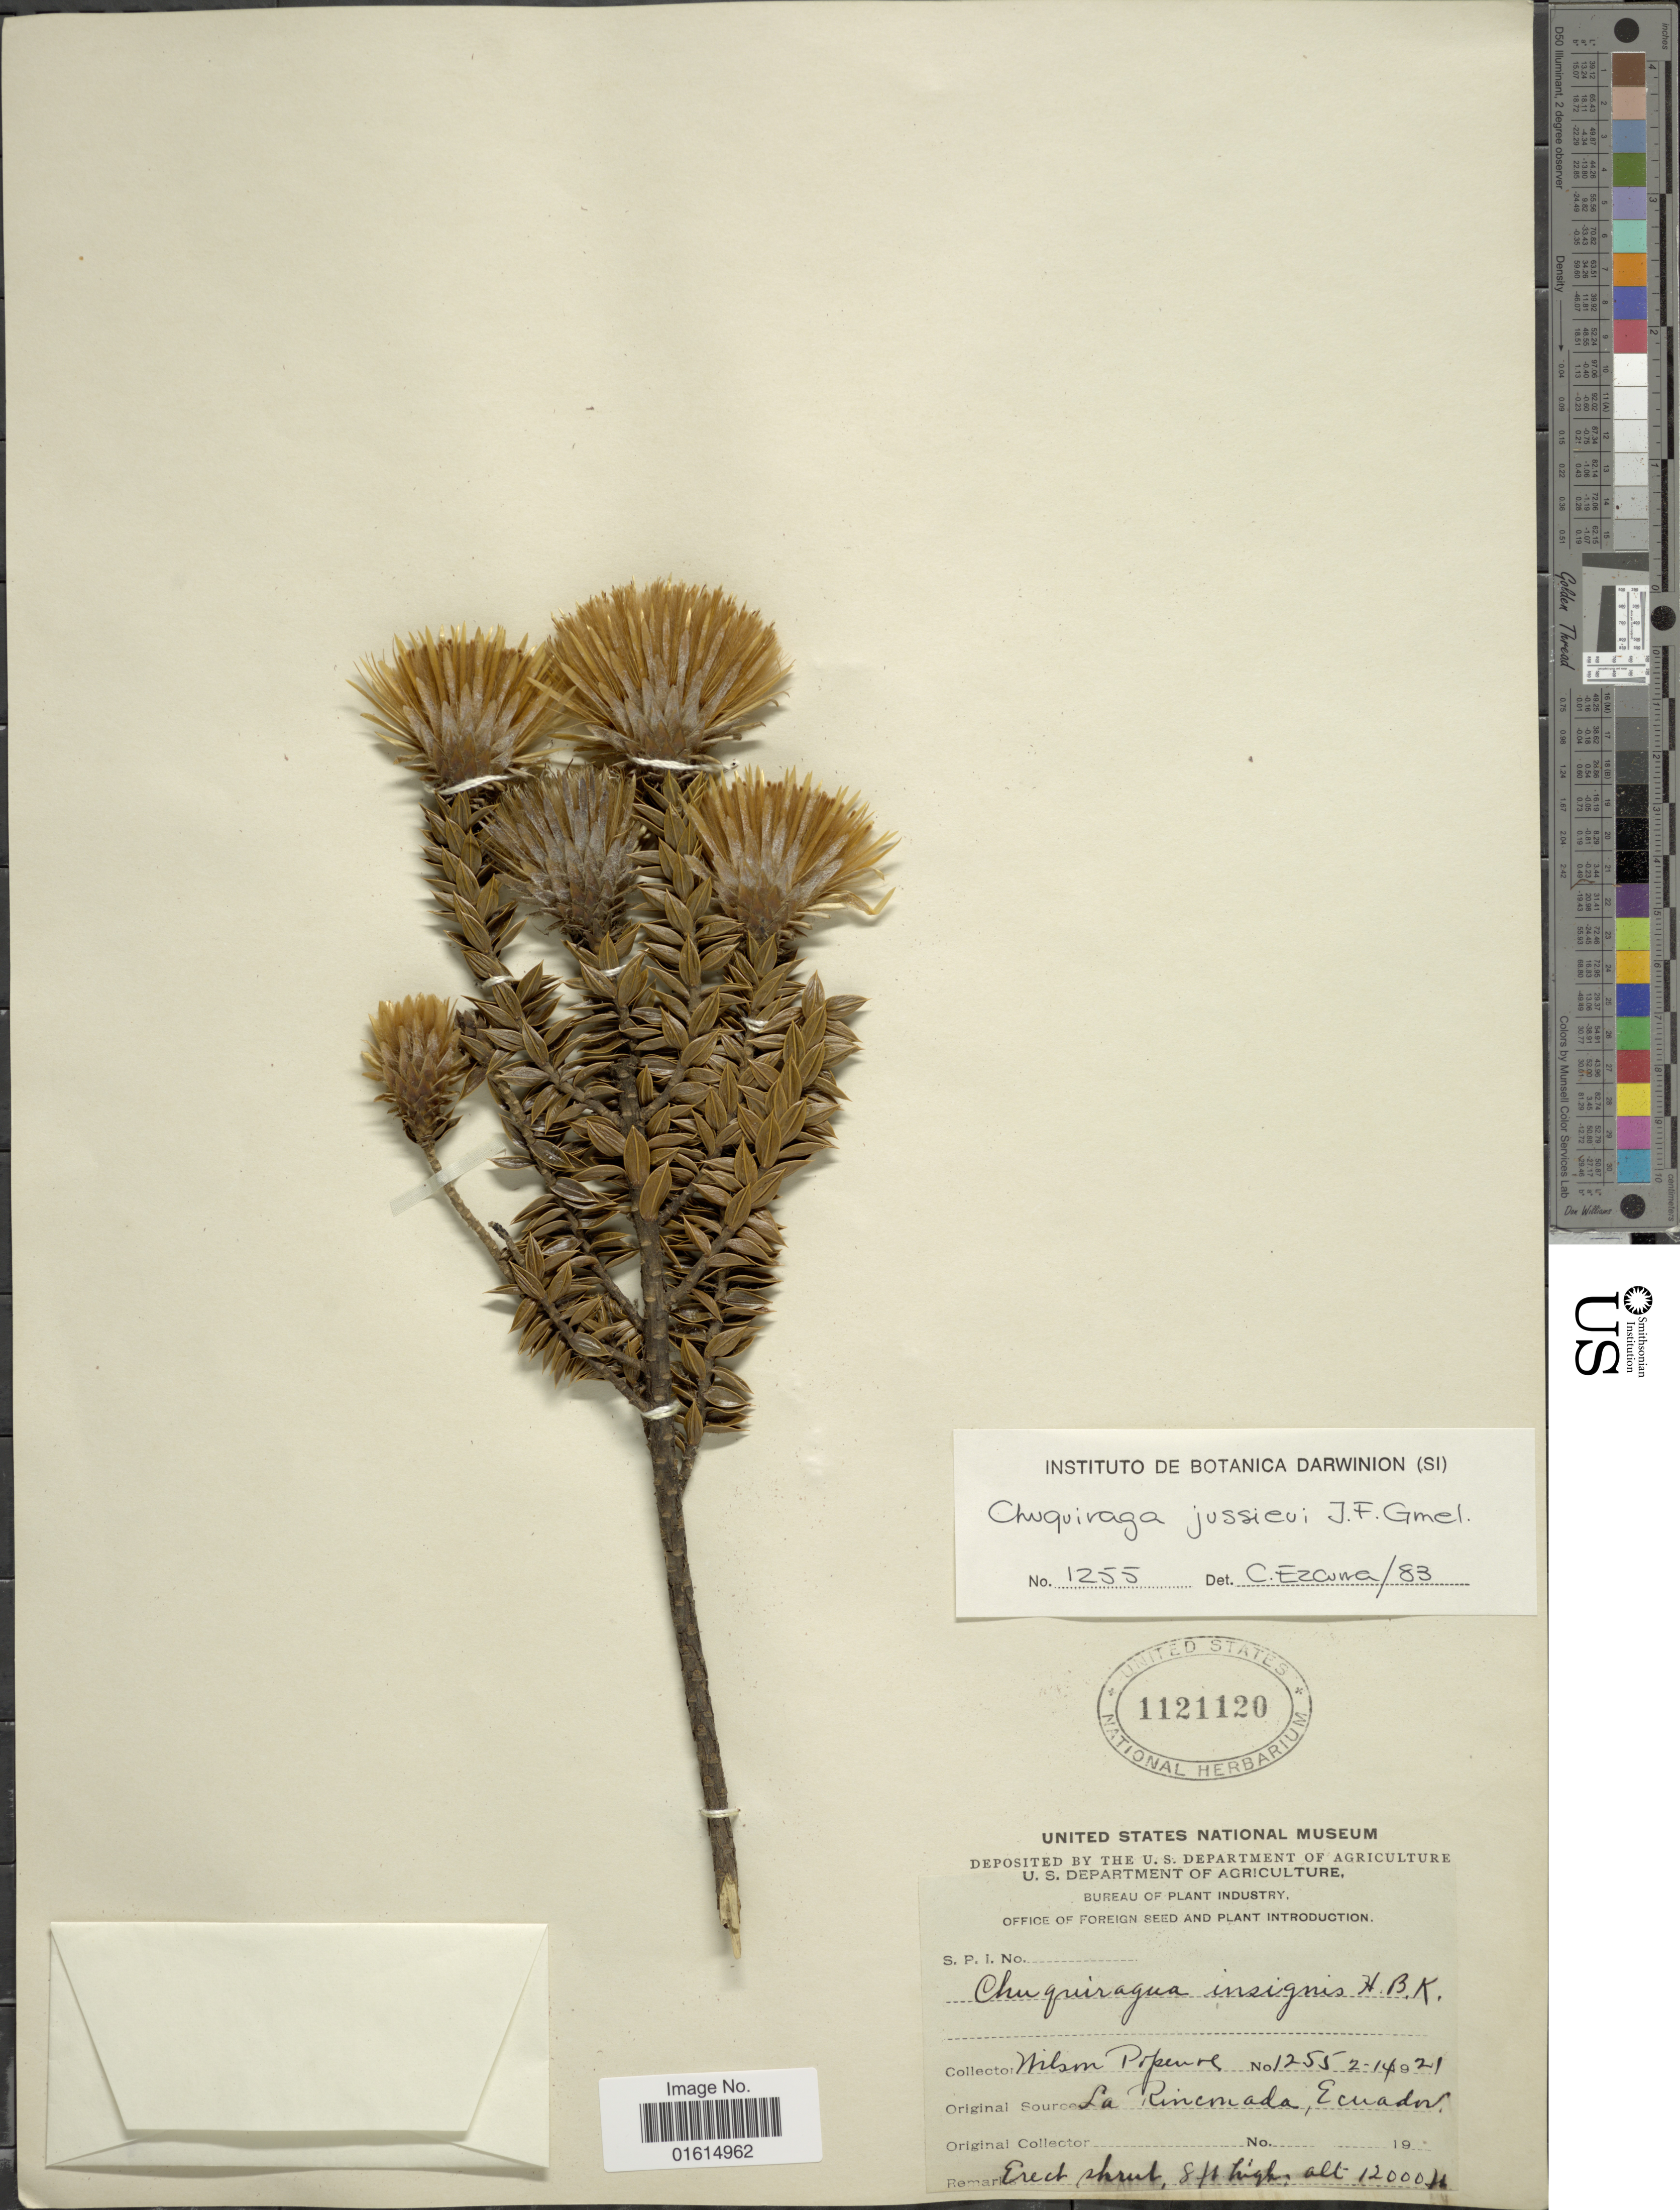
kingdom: Plantae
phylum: Tracheophyta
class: Magnoliopsida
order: Asterales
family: Asteraceae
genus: Chuquiraga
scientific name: Chuquiraga jussieui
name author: J.F. Gmel.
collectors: W. Popenoe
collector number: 1255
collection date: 1921-02-14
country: Ecuador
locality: La Rinconada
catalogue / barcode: US 1121120